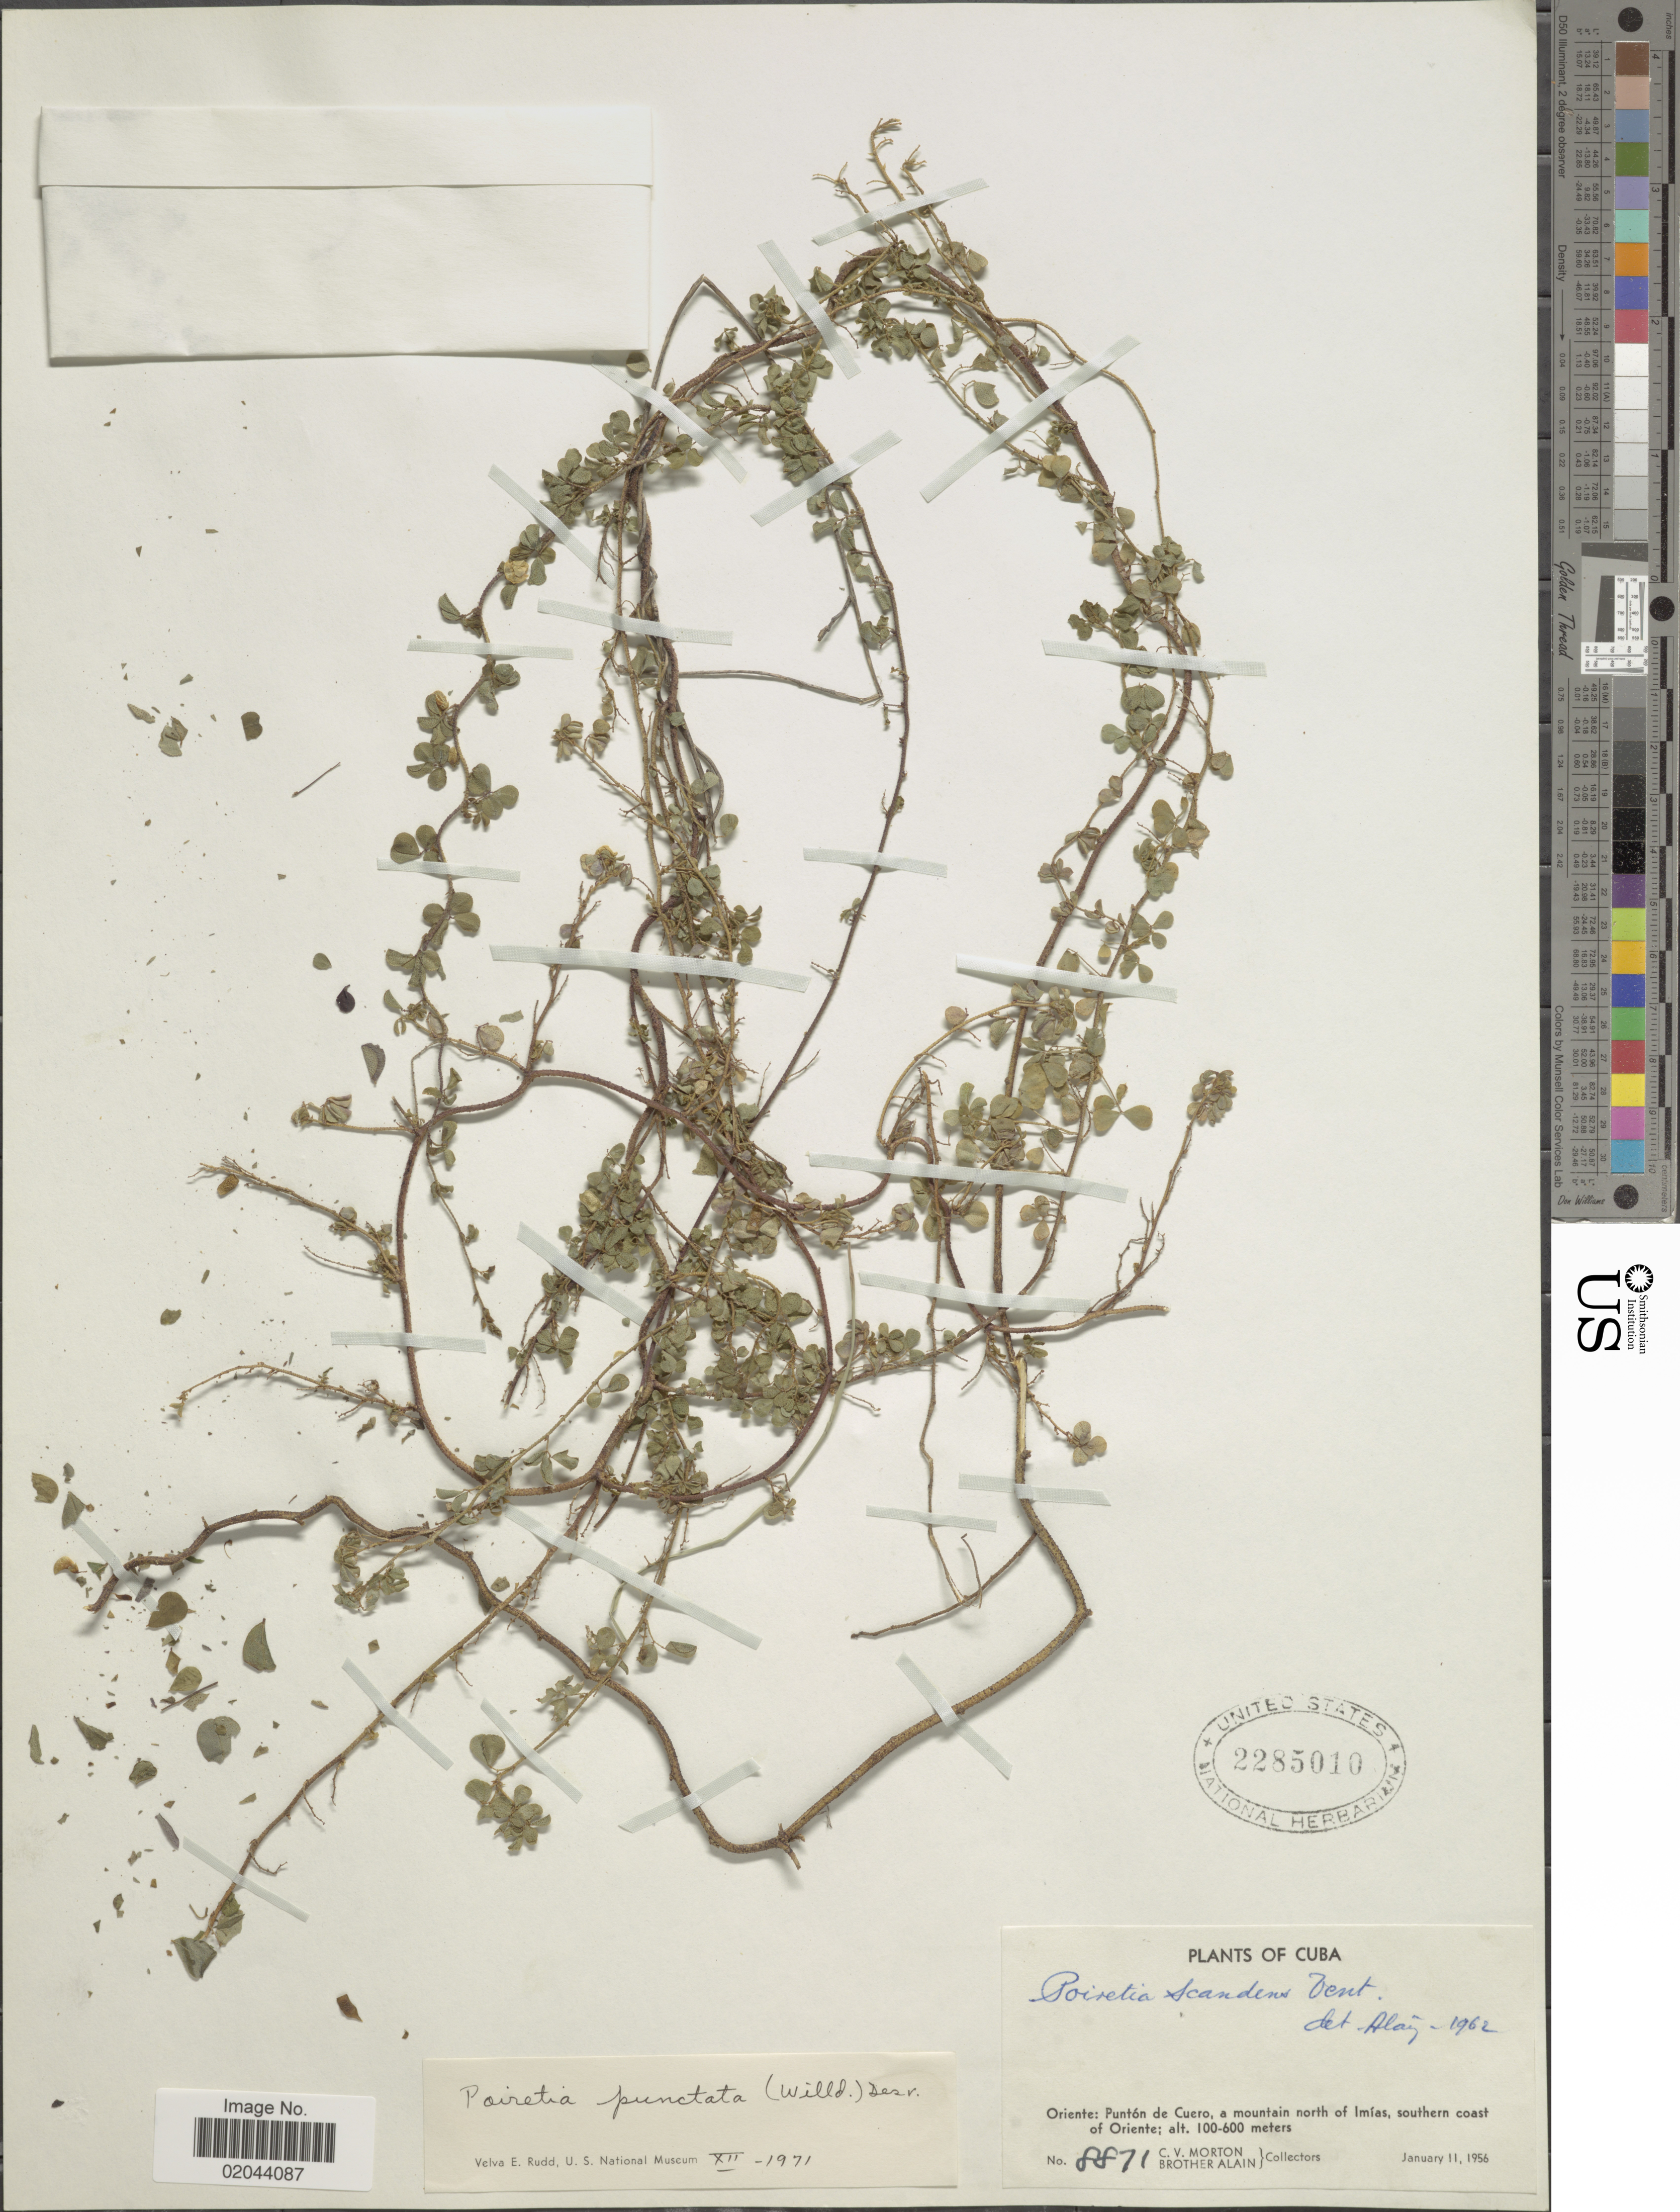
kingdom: Plantae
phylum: Tracheophyta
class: Magnoliopsida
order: Fabales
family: Fabaceae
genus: Poiretia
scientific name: Poiretia scandens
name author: Vent.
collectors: C. V. Morton & Bro. Alain - DO NOT USE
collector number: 8871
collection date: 1956-01-11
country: Cuba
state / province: Oriente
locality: Puntón de Cuero, a mountain north of Imías, southern coast of Oriente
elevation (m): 100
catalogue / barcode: US 2285010